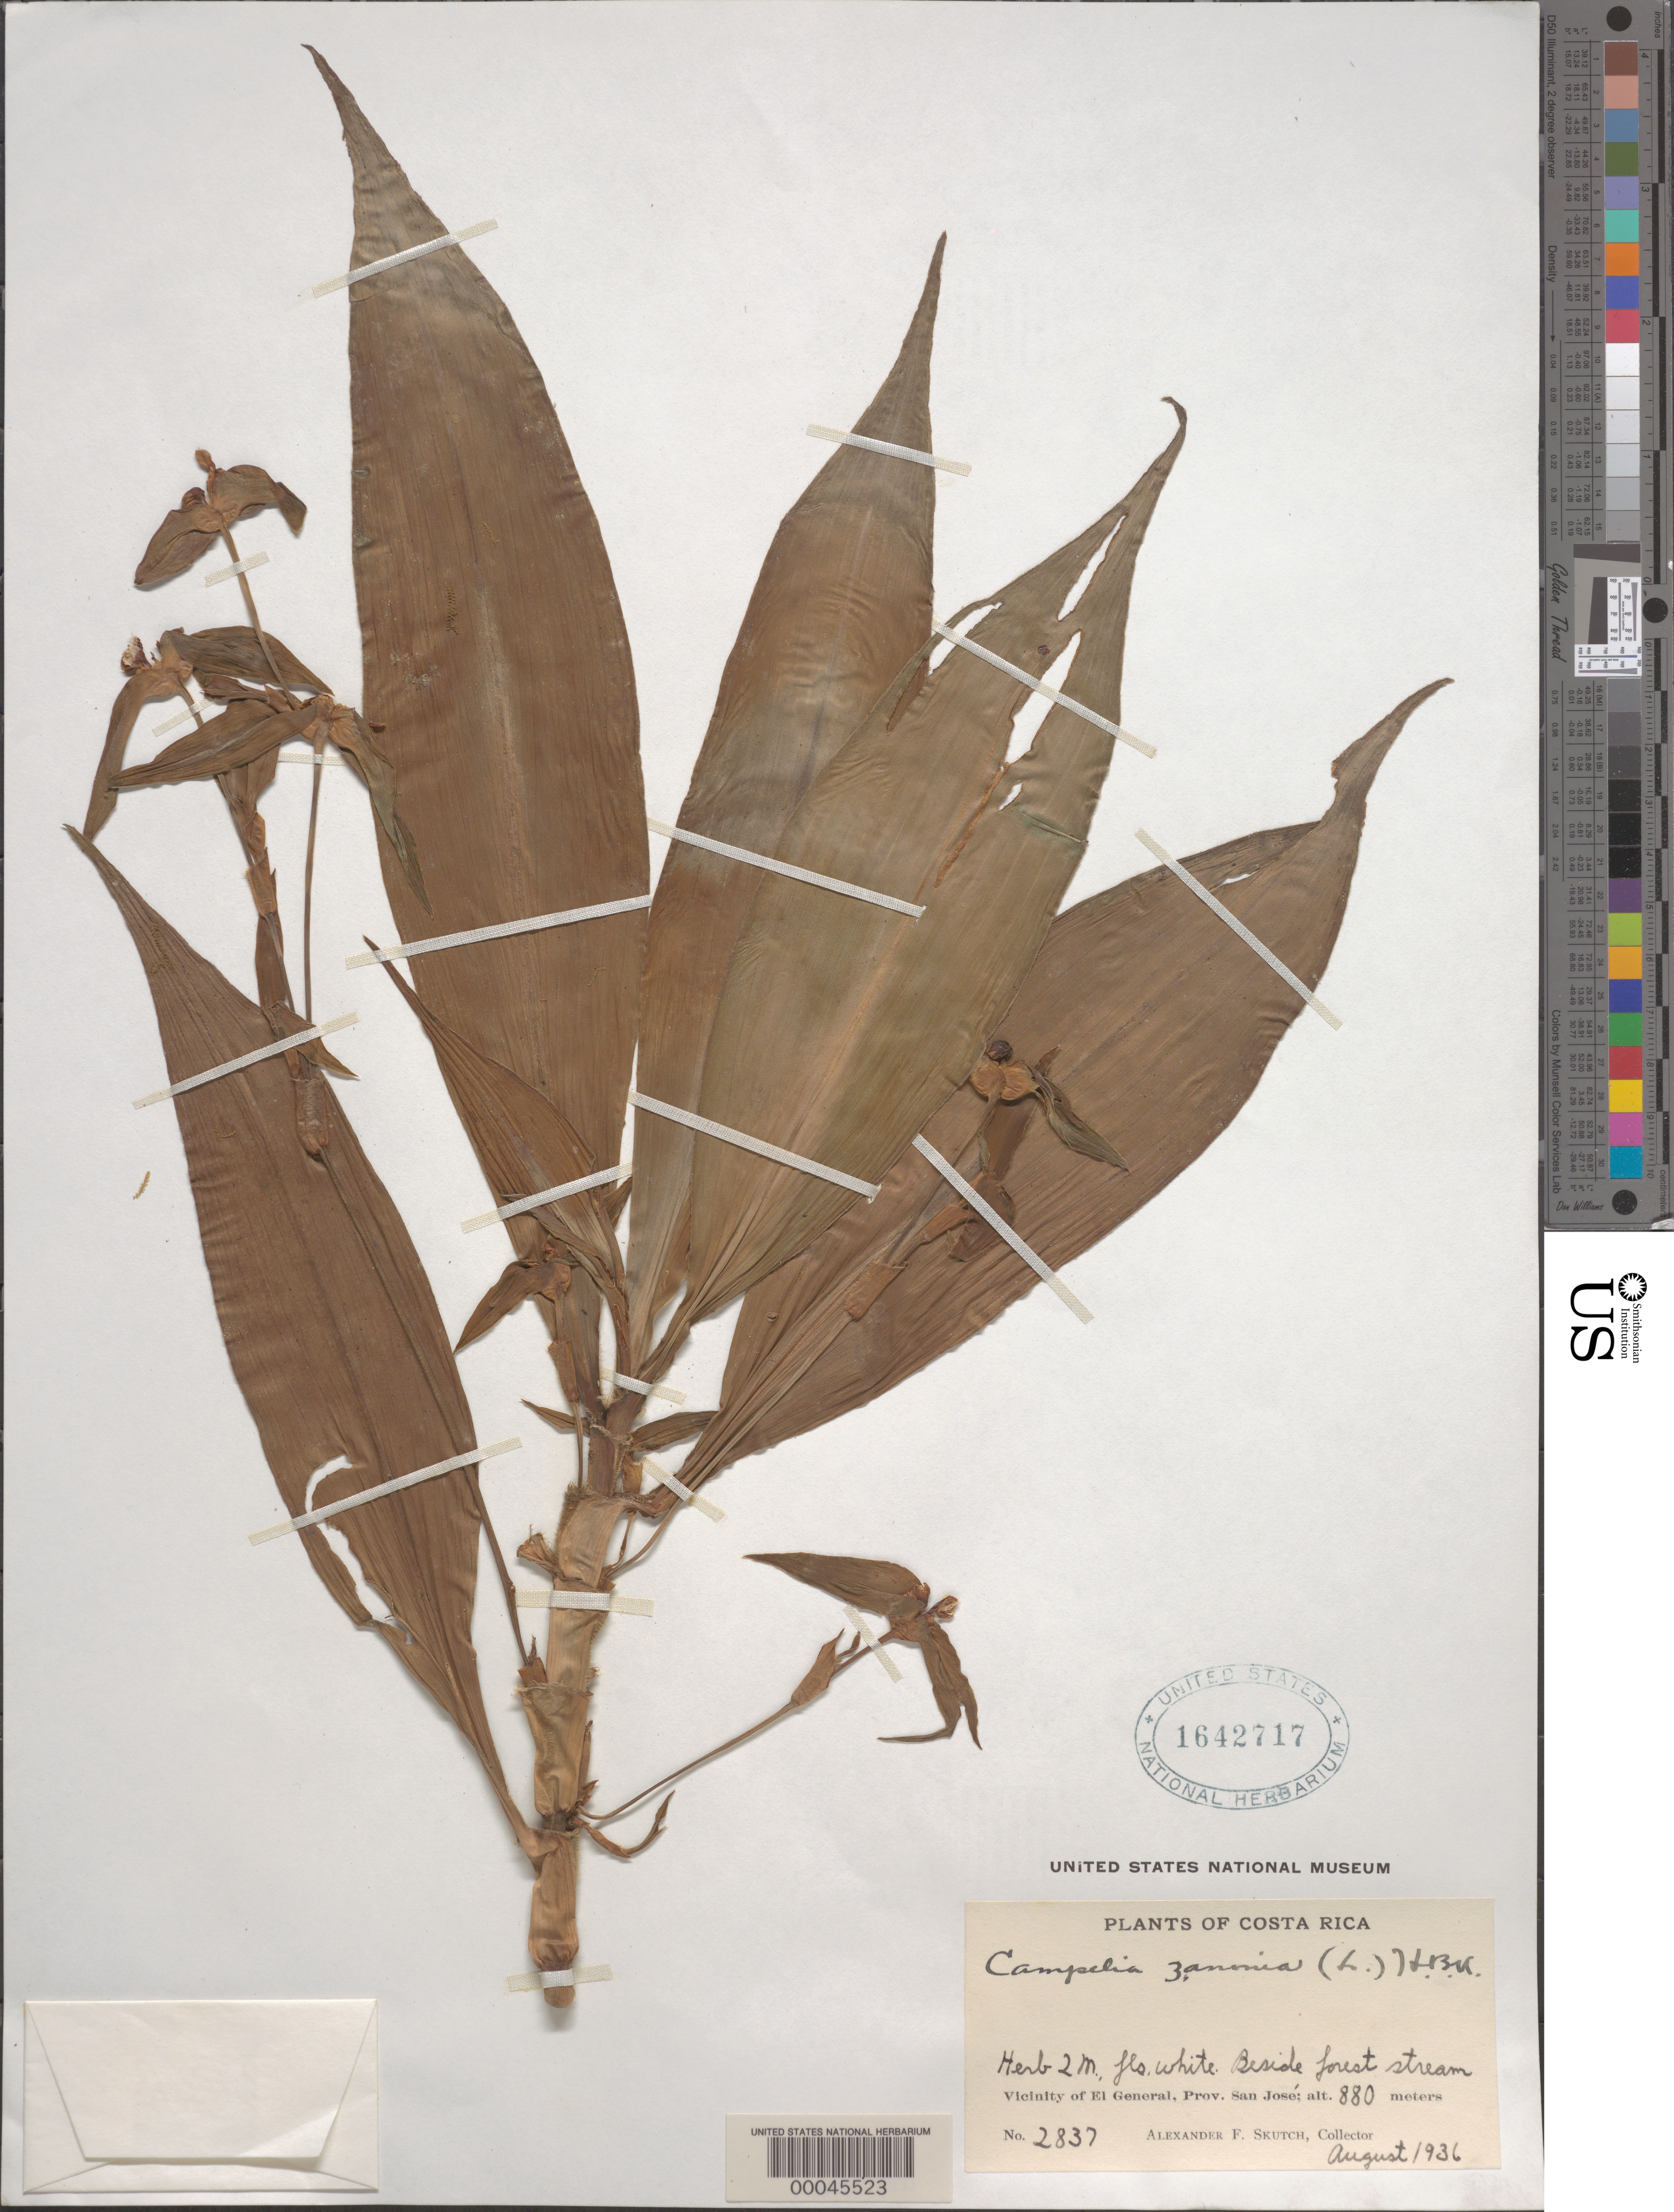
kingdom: Plantae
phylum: Tracheophyta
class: Liliopsida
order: Commelinales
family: Commelinaceae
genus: Tradescantia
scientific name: Tradescantia zanonia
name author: (L.) Sw.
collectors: A. F. Skutch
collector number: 2837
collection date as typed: Aug 1936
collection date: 1936-08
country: Costa Rica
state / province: San José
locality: Near el general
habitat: Streambank, forest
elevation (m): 880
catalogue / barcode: US 1642717